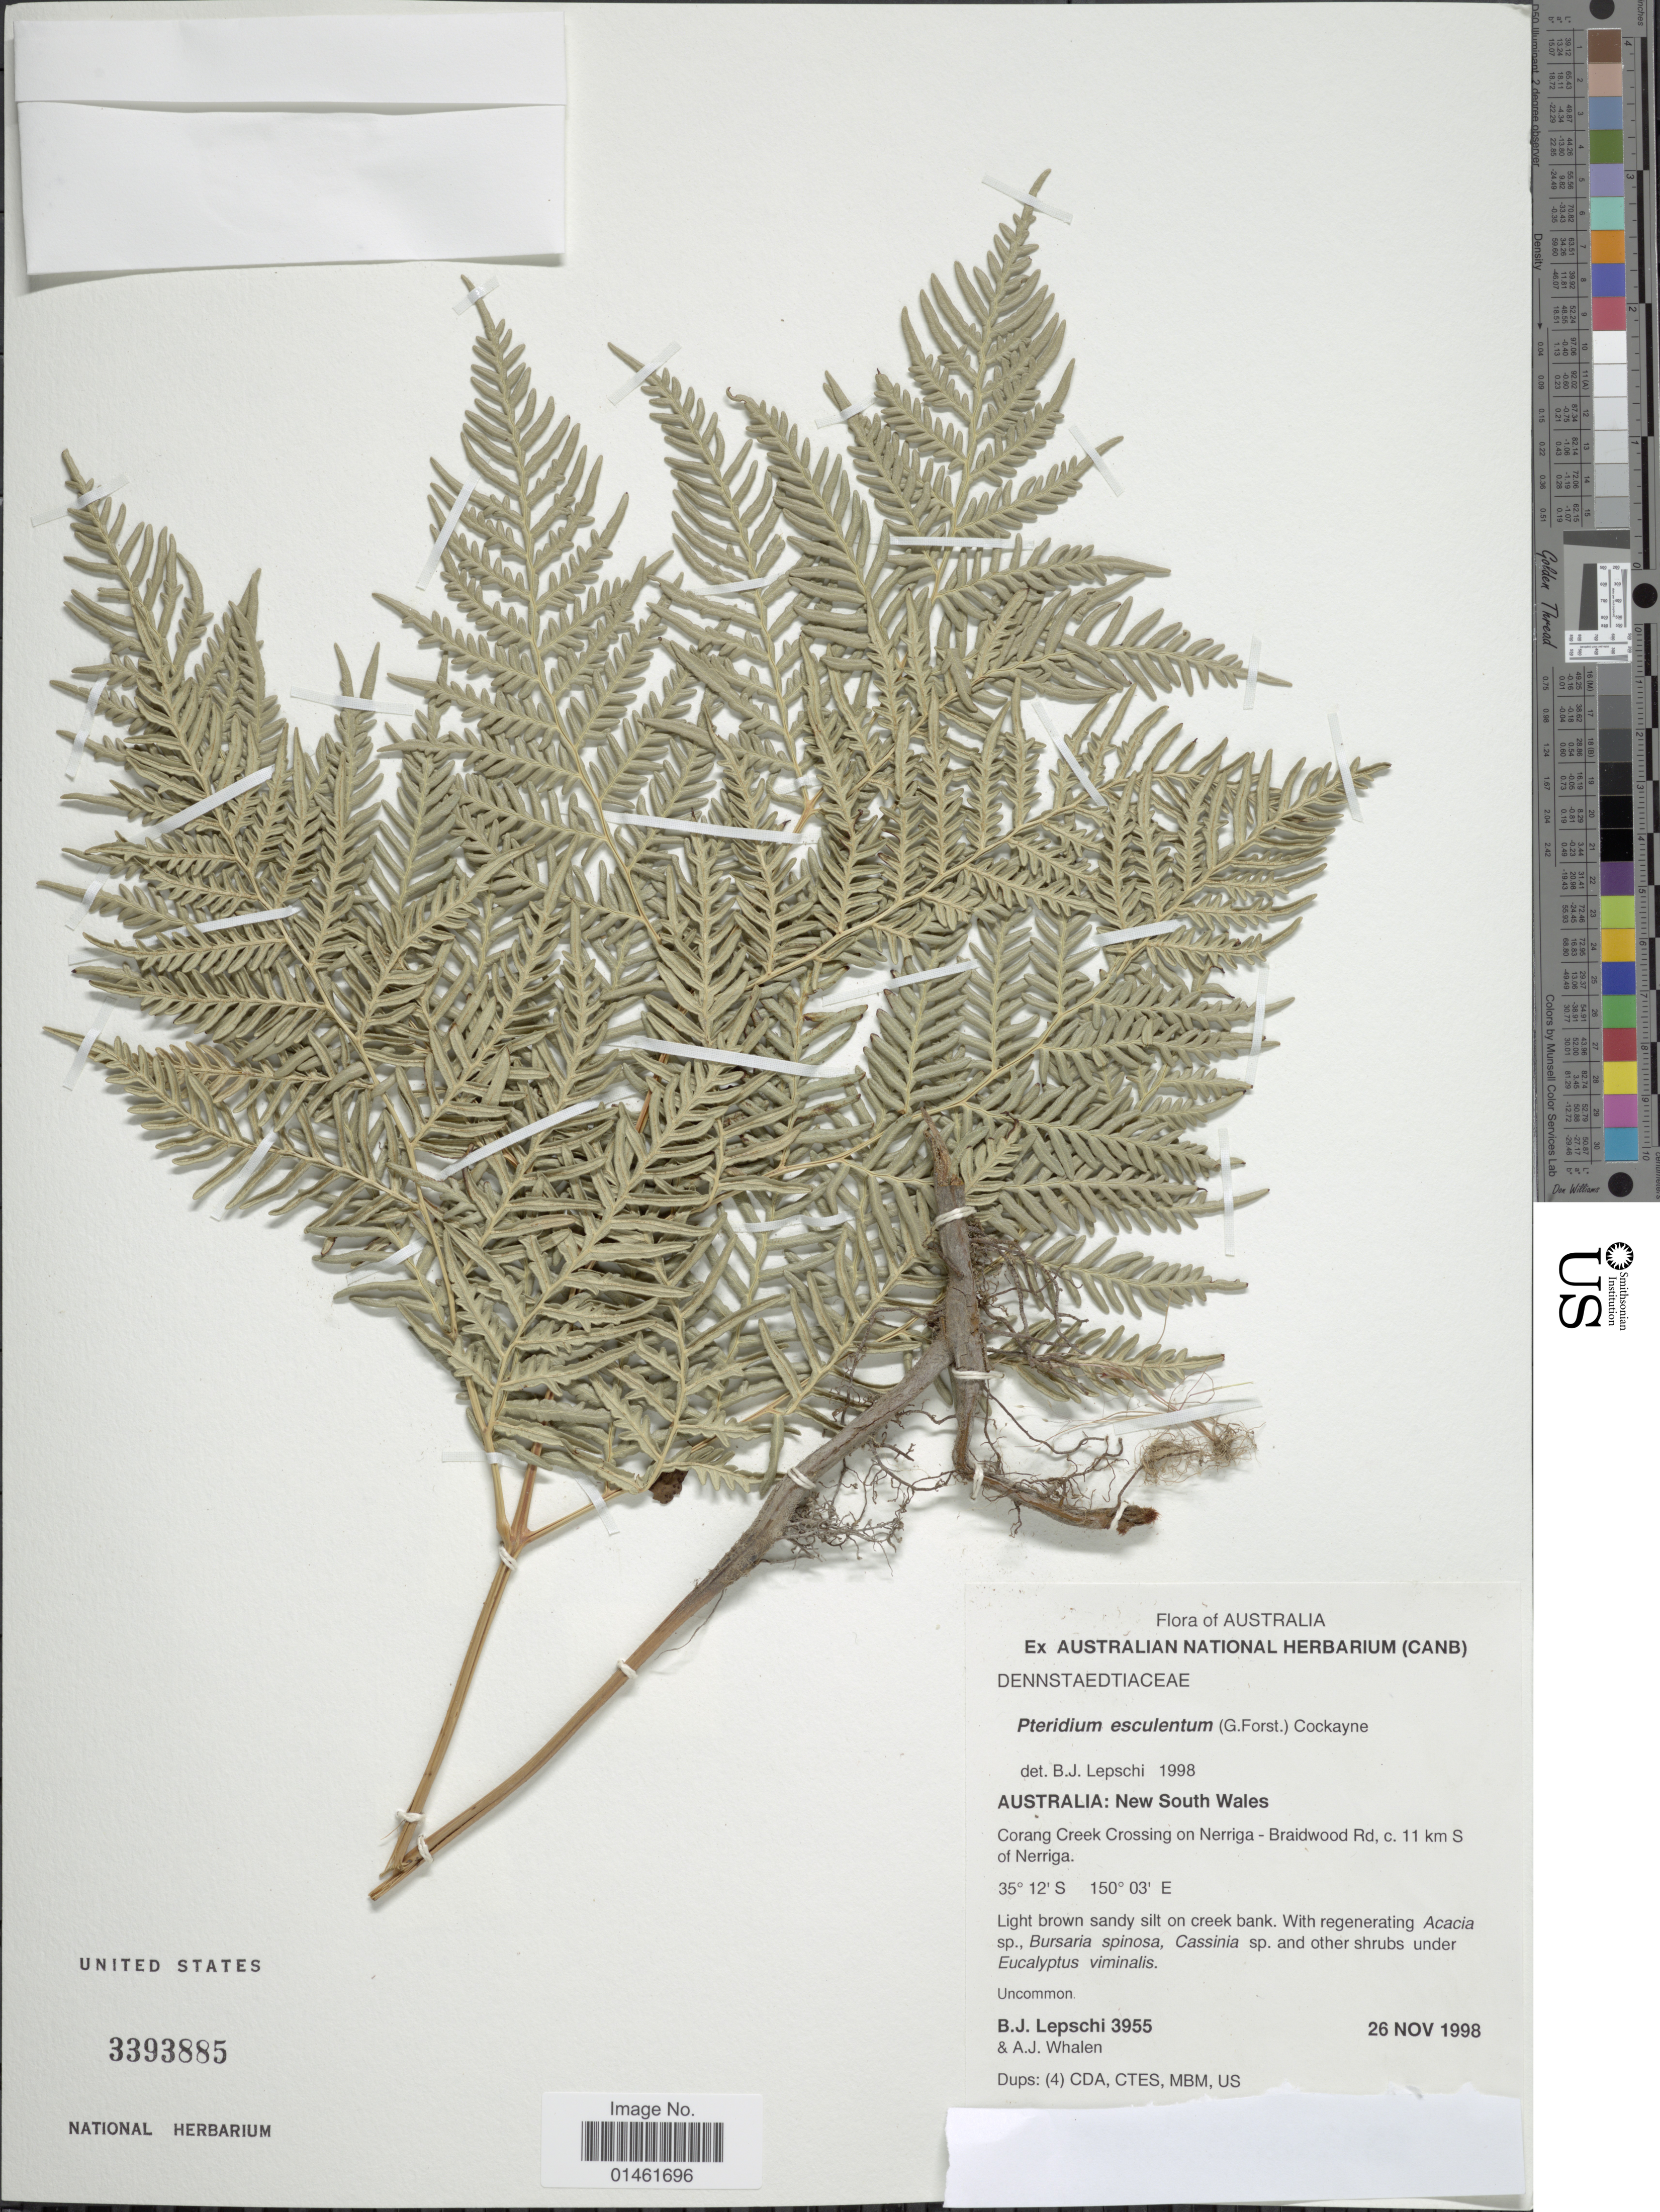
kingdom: Plantae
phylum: Tracheophyta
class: Polypodiopsida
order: Polypodiales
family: Dennstaedtiaceae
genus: Pteridium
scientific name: Pteridium esculentum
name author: (G. Forst.) Cockayne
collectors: B. Lepschi & A. Whalen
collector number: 3955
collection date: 1998-11-26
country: Australia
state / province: New South Wales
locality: New South Wales, Corang Creek Crossing on Nerriga-Braidwoord Rd, c. 11km S of Nerriga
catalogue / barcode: US 3393885